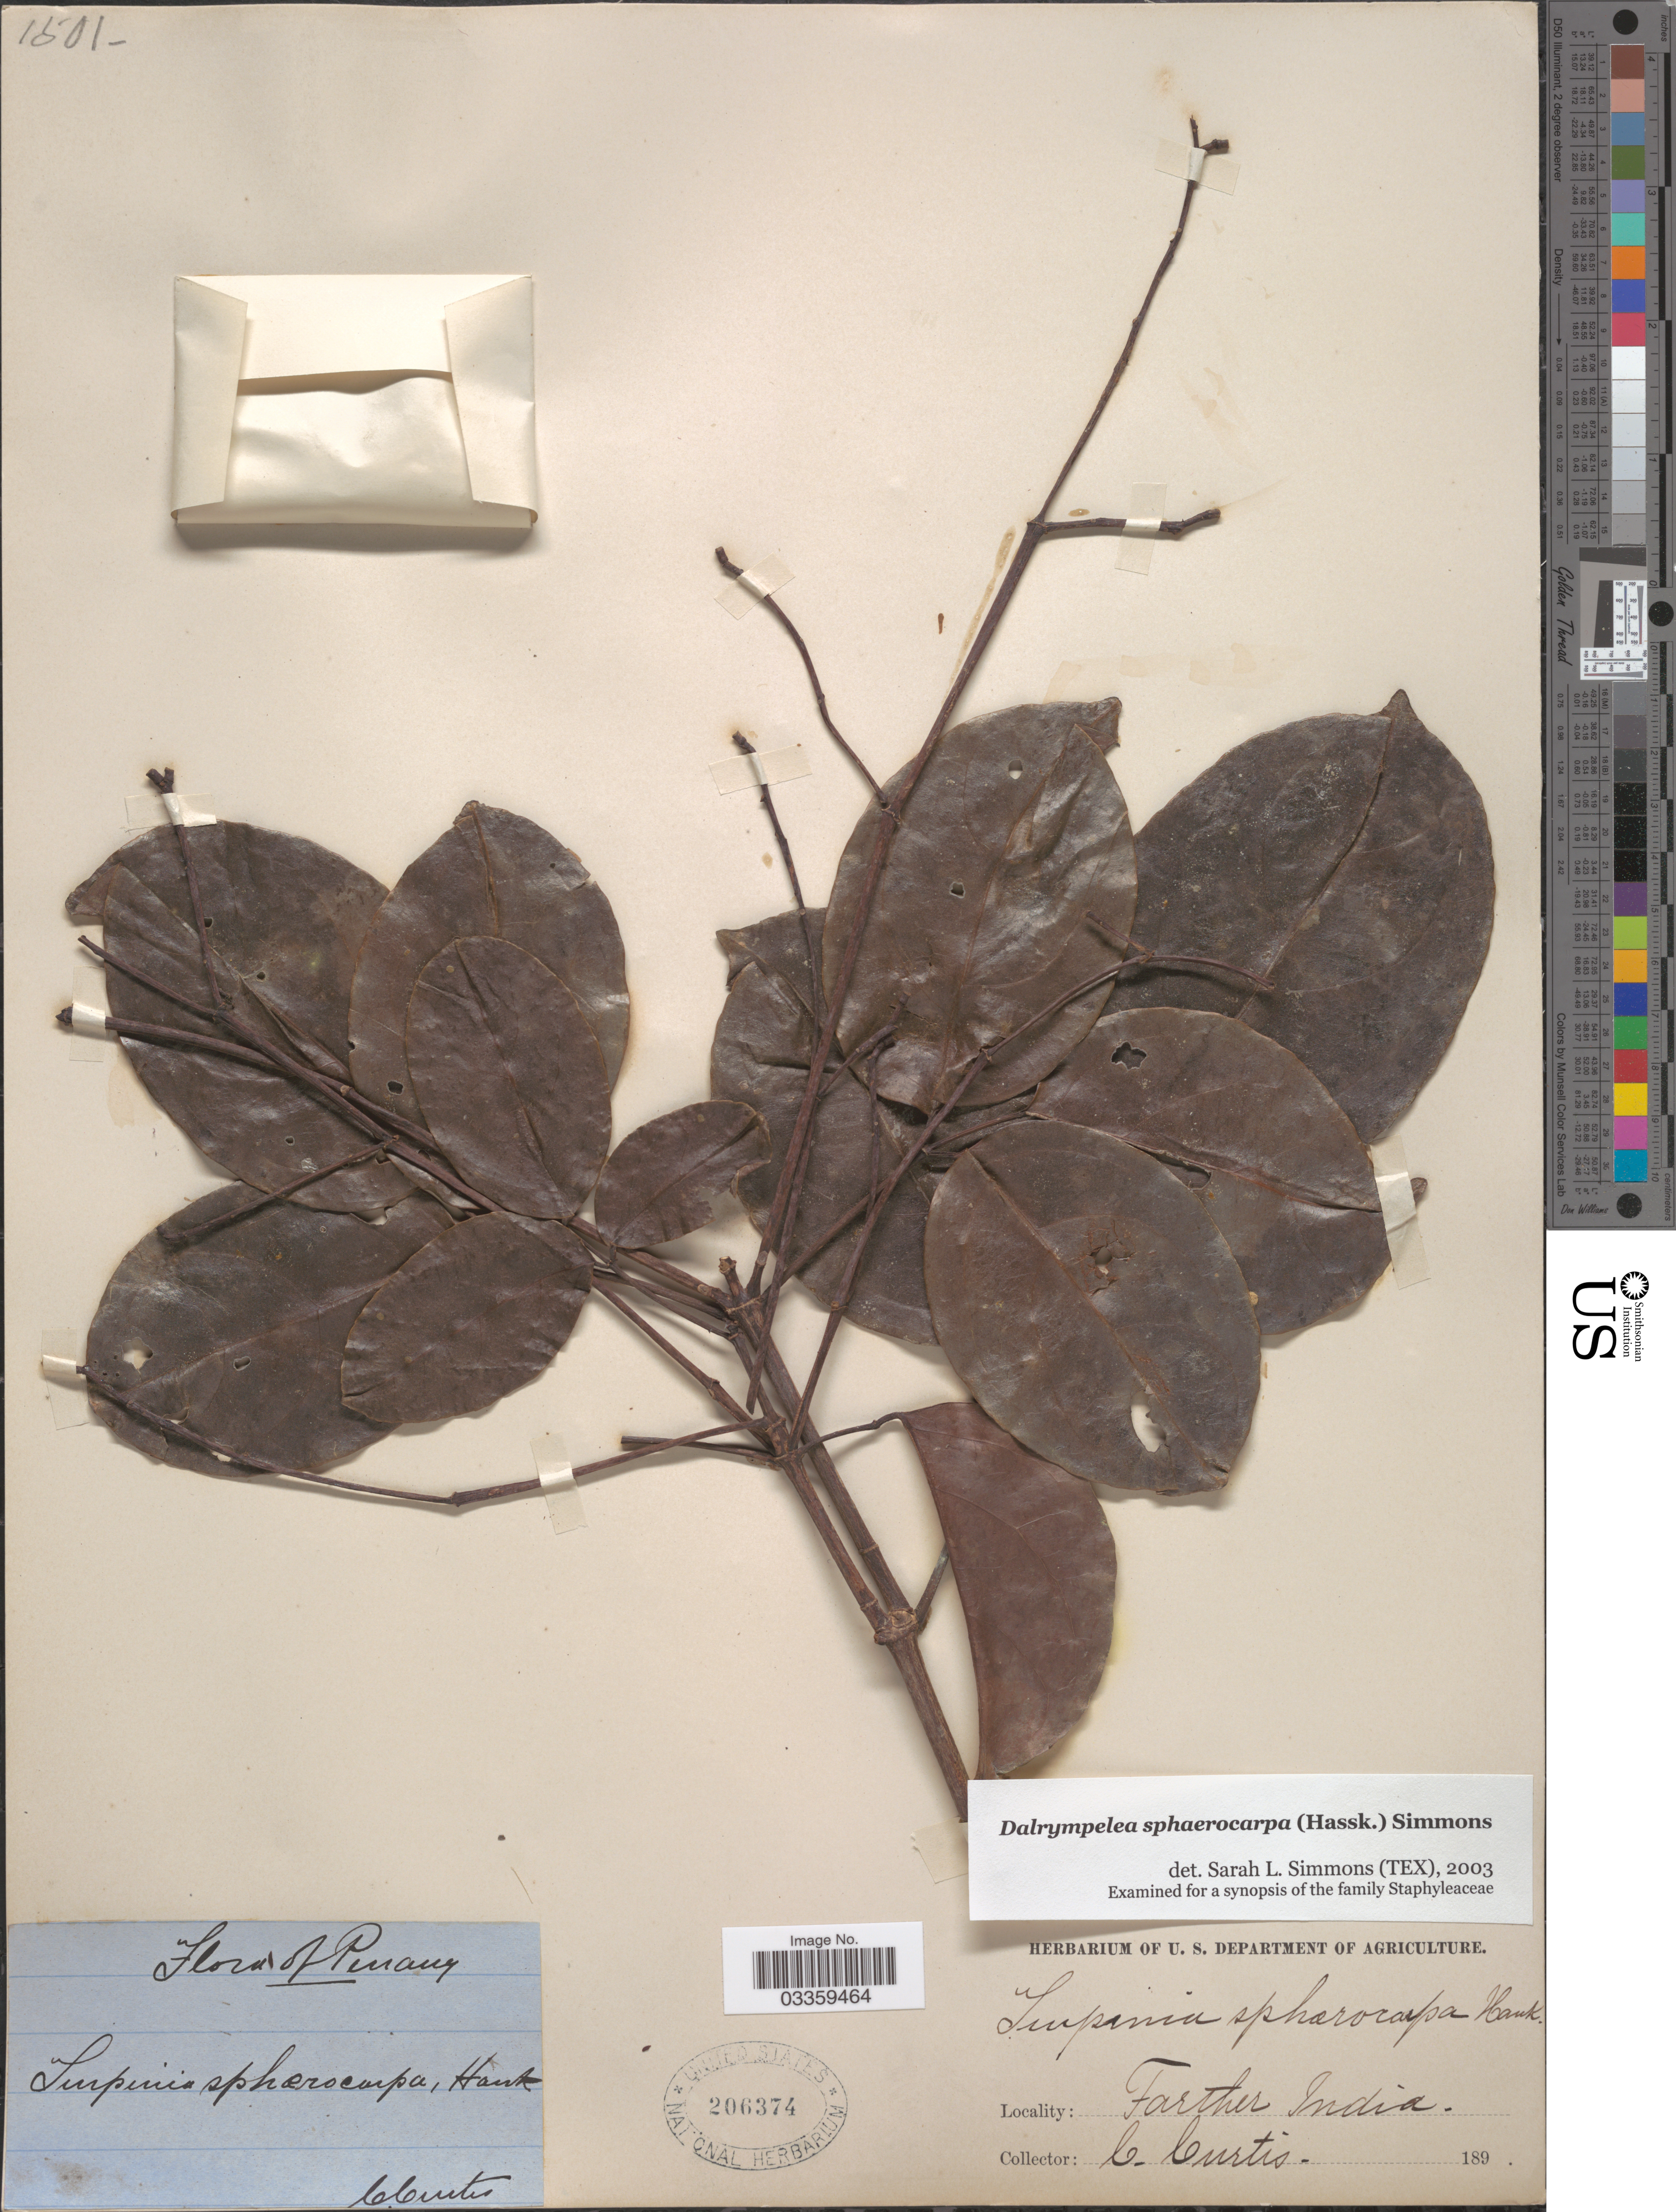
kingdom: Plantae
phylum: Tracheophyta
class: Magnoliopsida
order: Crossosomatales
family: Staphyleaceae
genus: Dalrympelea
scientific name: Dalrympelea sphaerocarpa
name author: (Hassk.) Nor-Ezzaw.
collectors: C. Curtis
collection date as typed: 189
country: Malaysia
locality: Penang. Farther India.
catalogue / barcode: US 206374